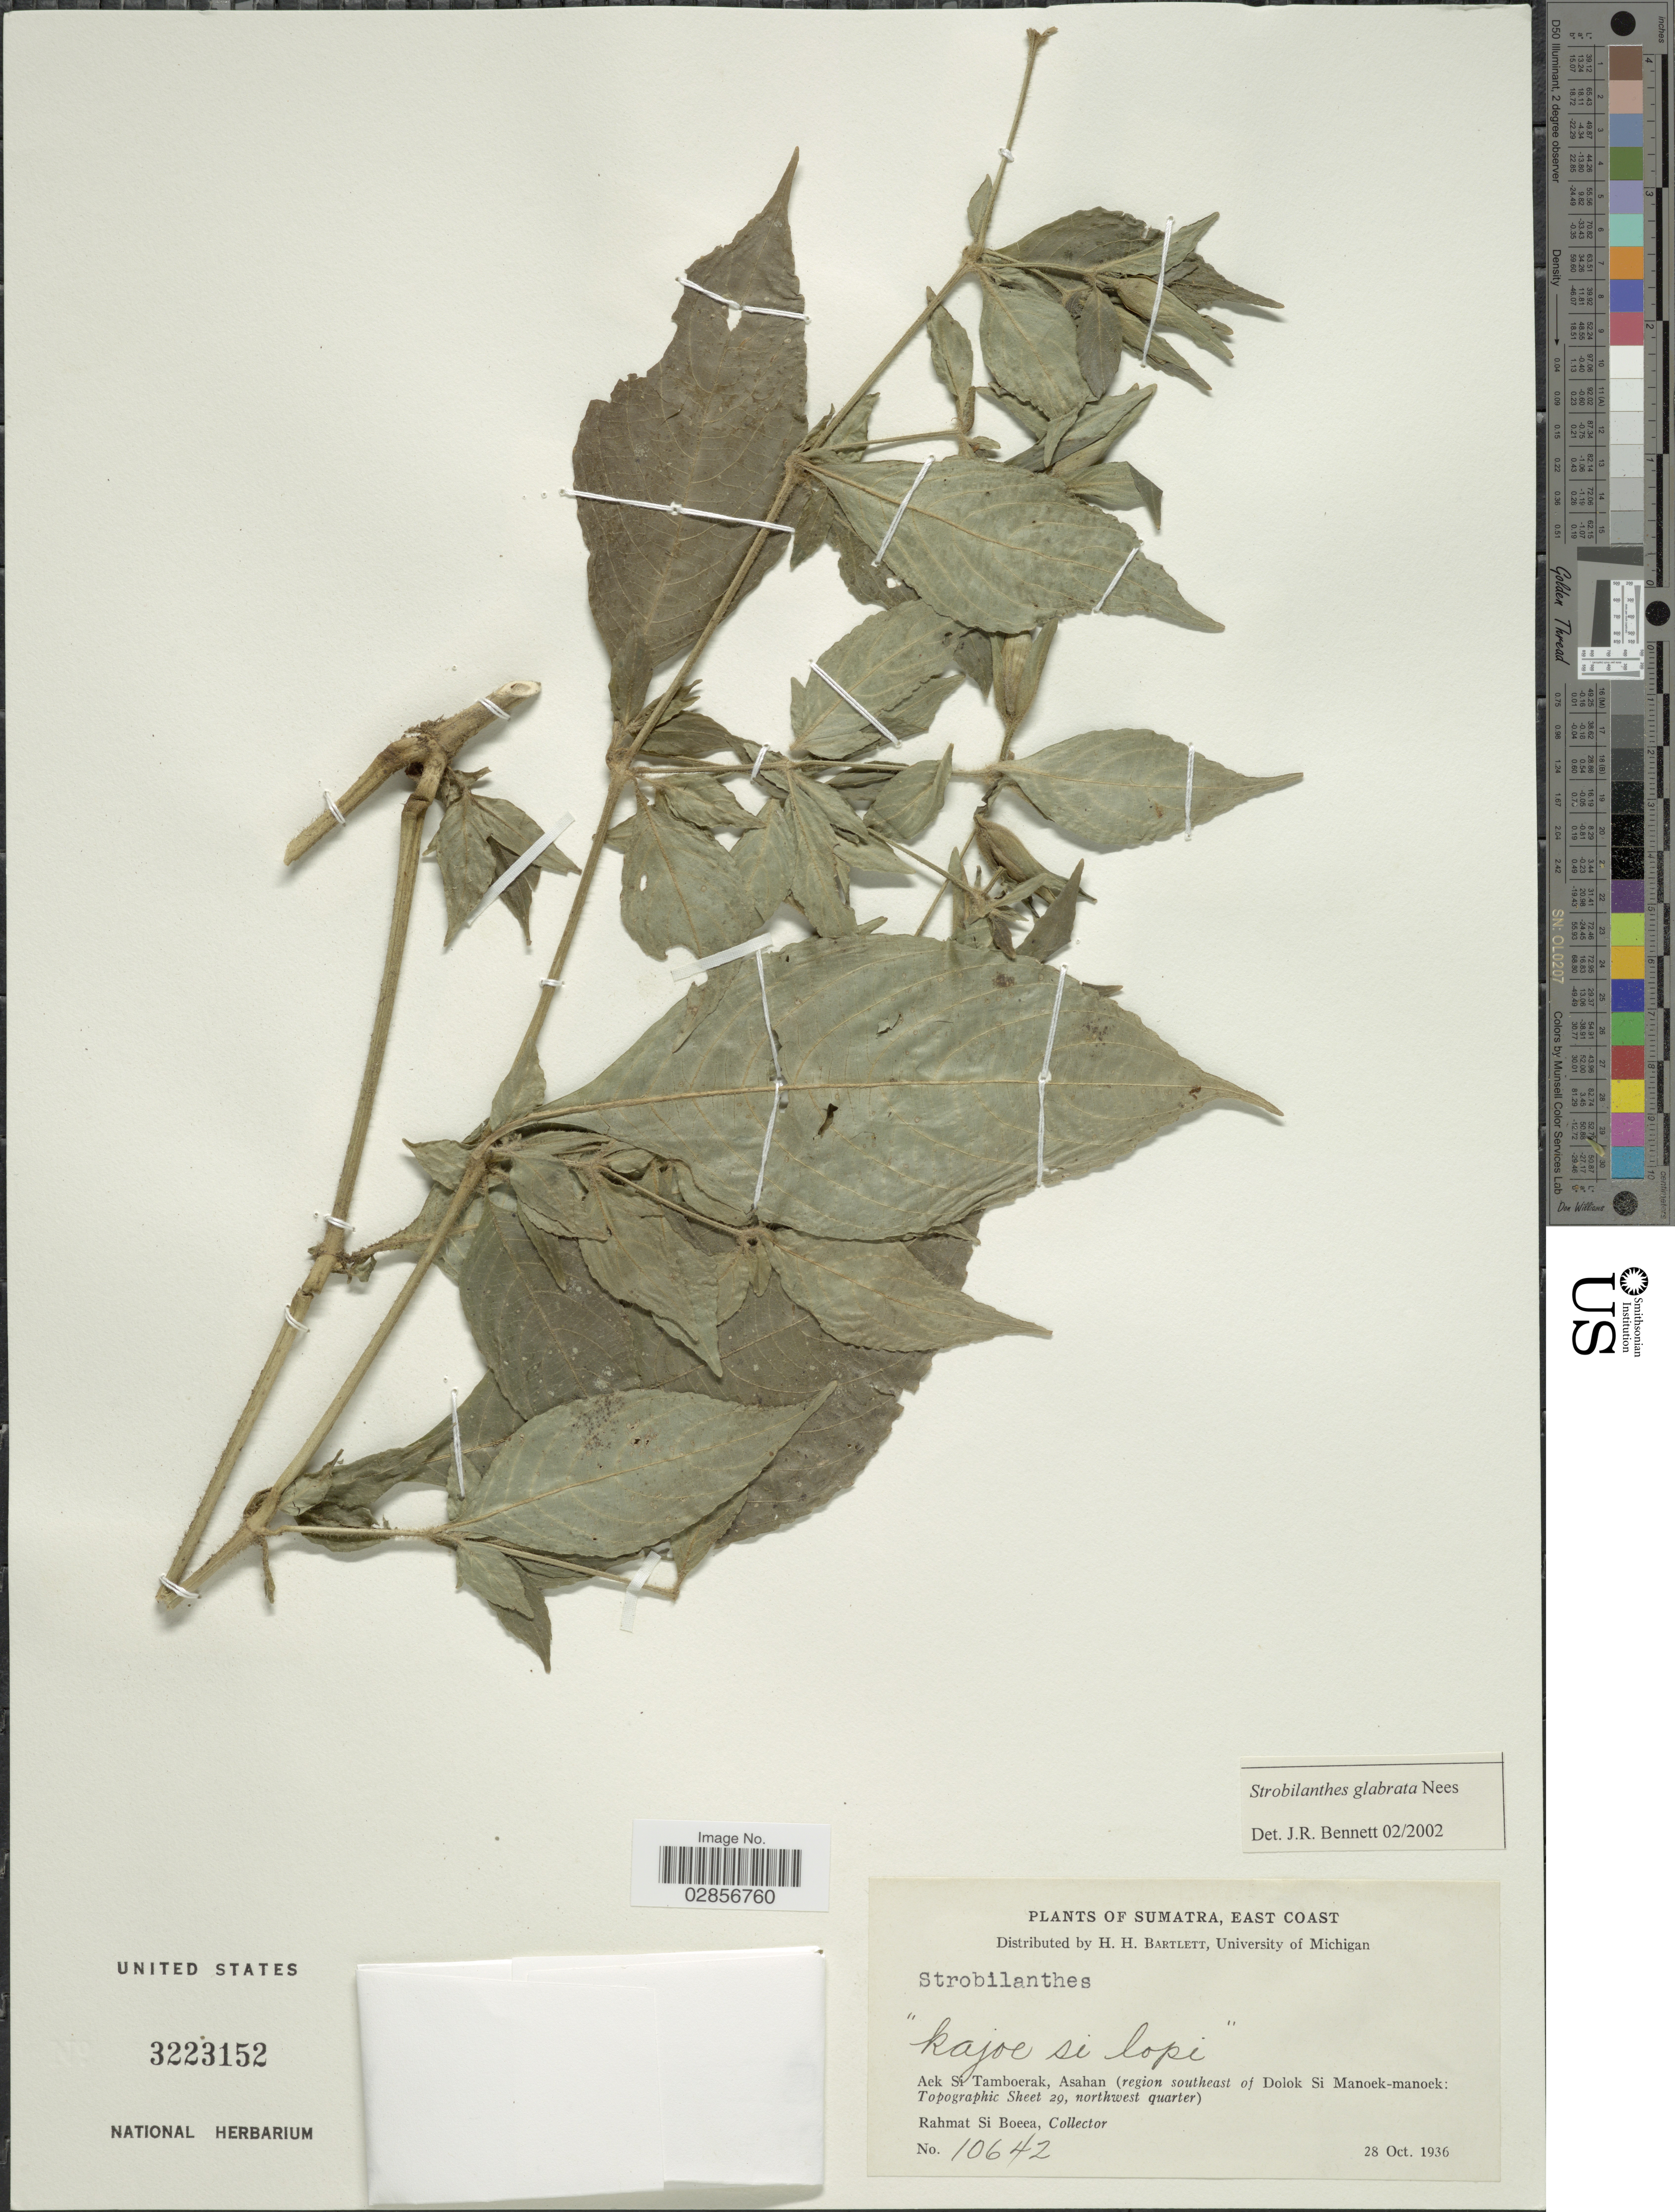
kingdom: Plantae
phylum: Tracheophyta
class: Magnoliopsida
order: Lamiales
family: Acanthaceae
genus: Strobilanthes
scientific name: Strobilanthes glabrata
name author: Nees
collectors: Rahmat Si Boeea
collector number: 10642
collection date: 1936-10-28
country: Indonesia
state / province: Sumatra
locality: East Coast. Aek Si Tamboerak, Asahan (region southeast of Dolok Si Manoek-manoek: Topographic Sheet 29, northwest quarter).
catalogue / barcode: US 3223152